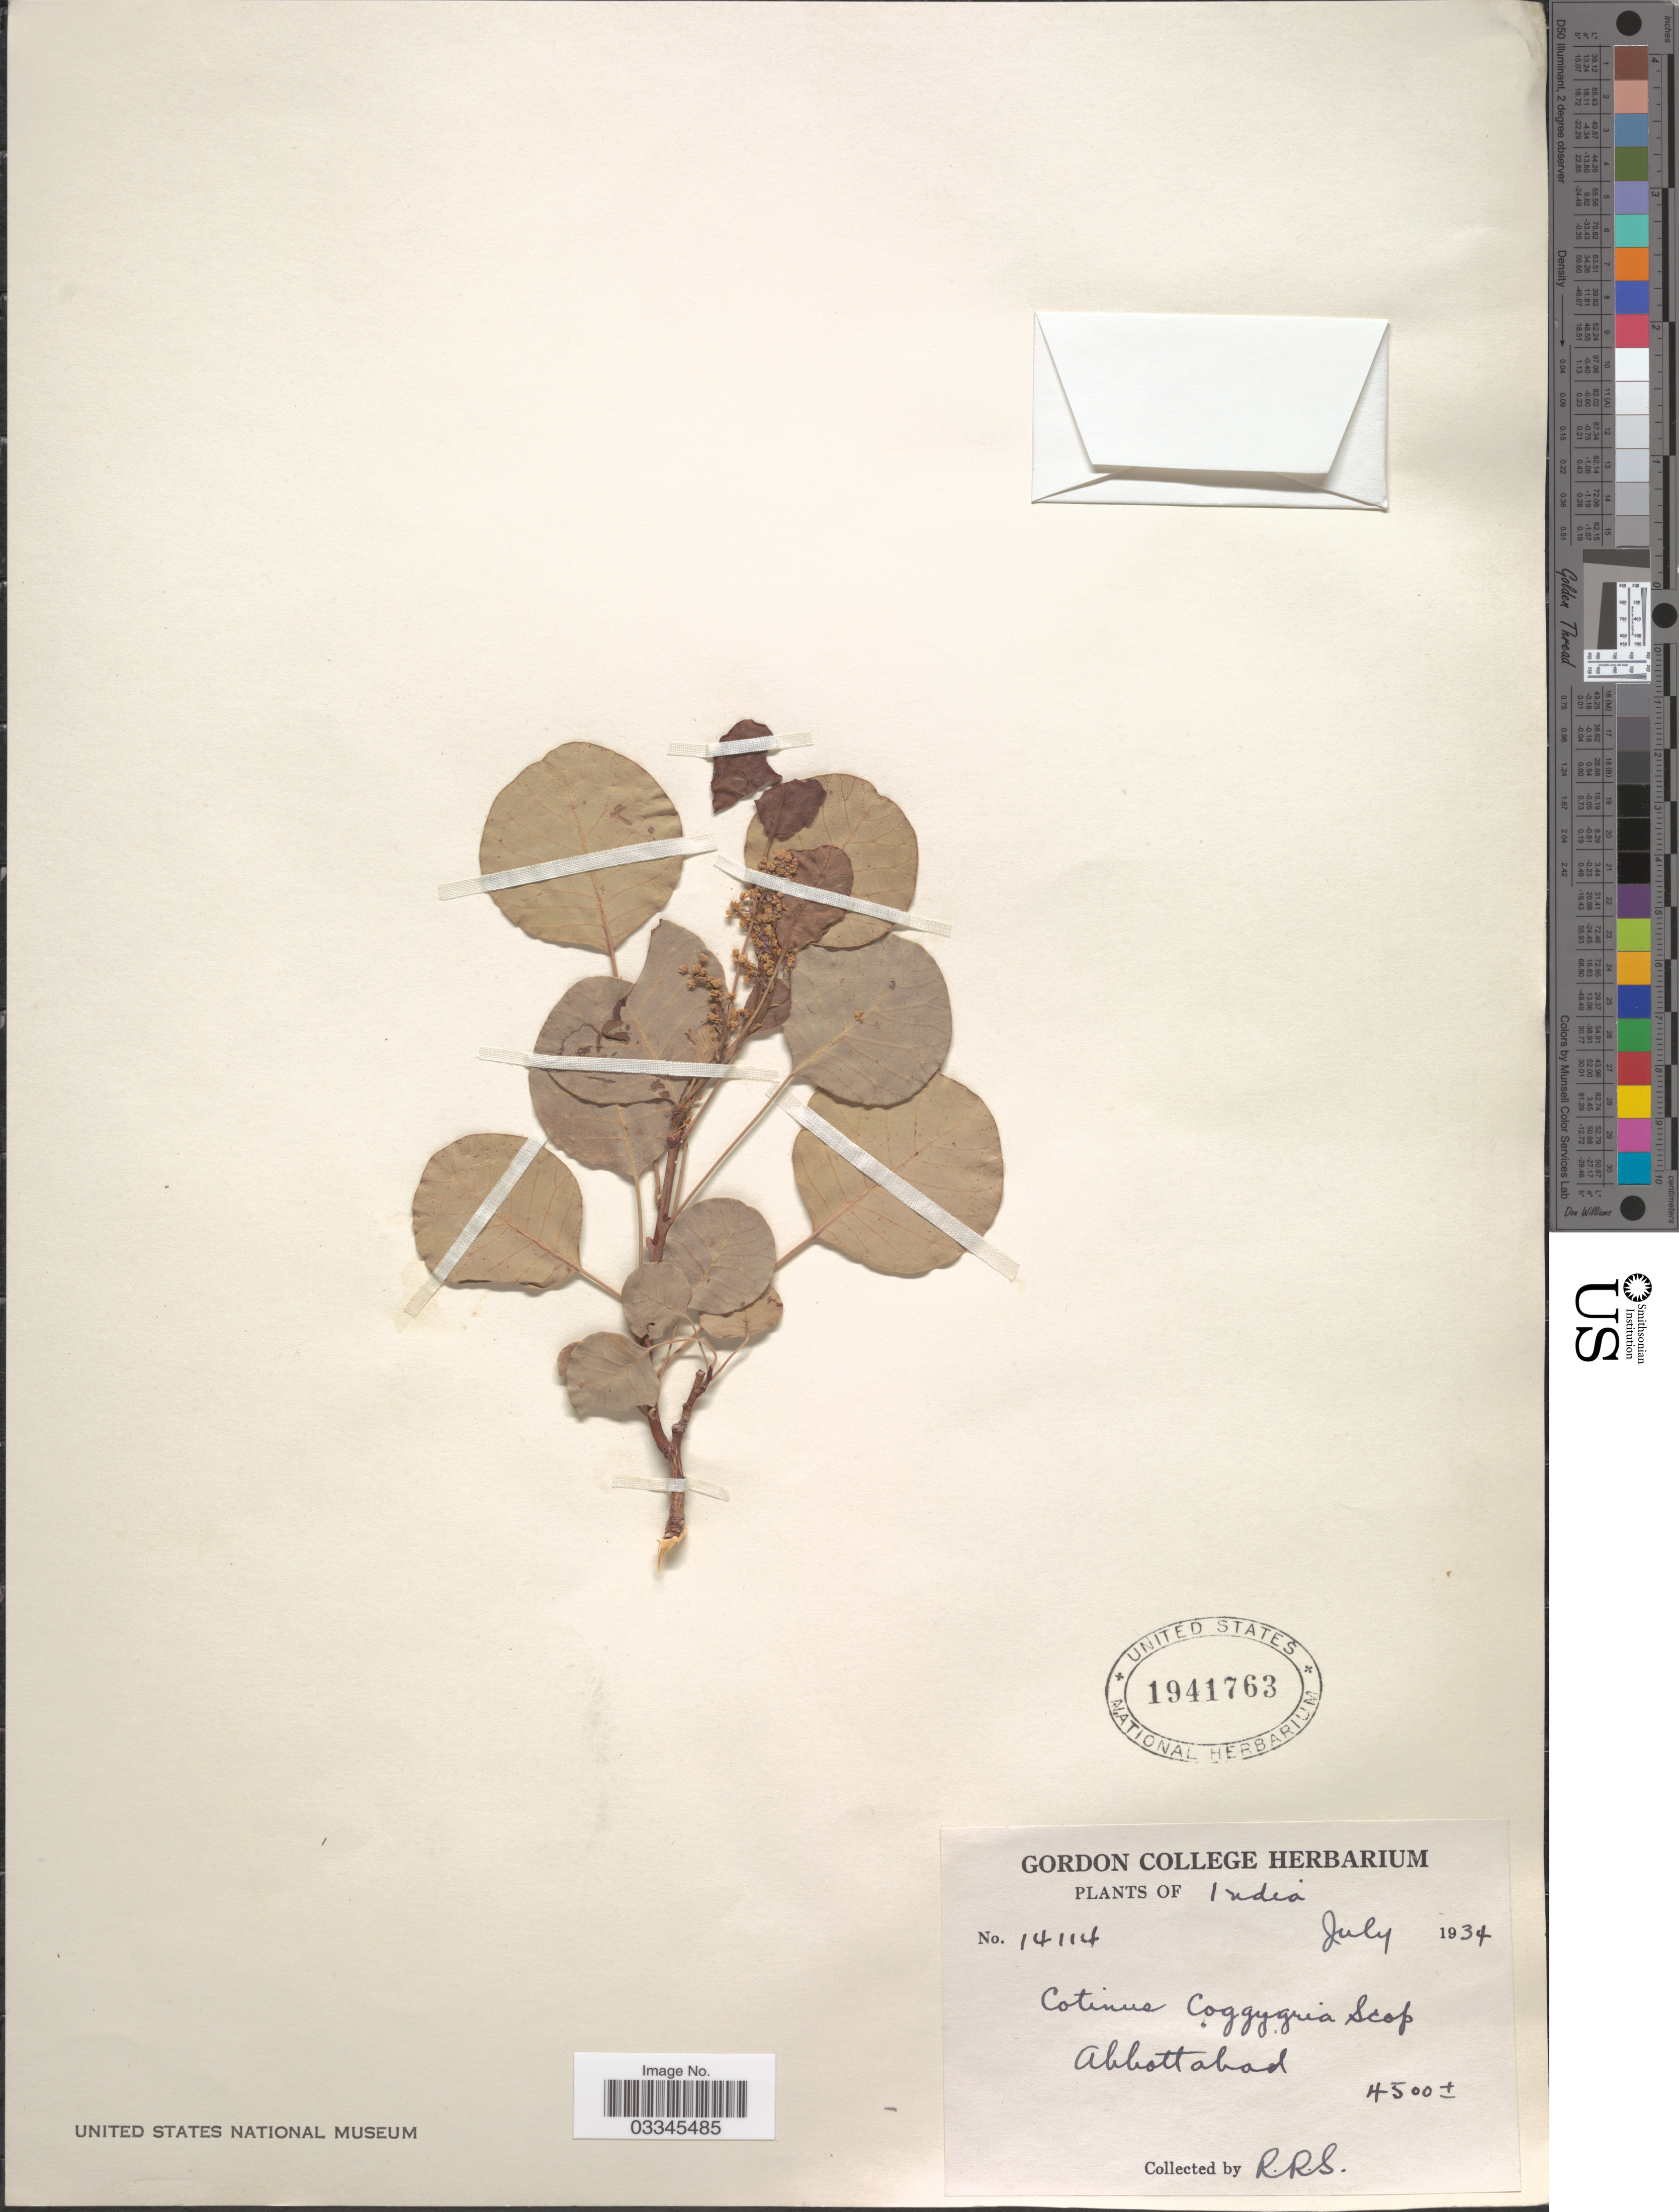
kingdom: Plantae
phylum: Tracheophyta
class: Magnoliopsida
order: Sapindales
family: Anacardiaceae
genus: Cotinus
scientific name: Cotinus coggygria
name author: Scop.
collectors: R. R. S.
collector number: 14114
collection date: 1934-07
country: India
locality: Abbottabad.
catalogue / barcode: US 1941763